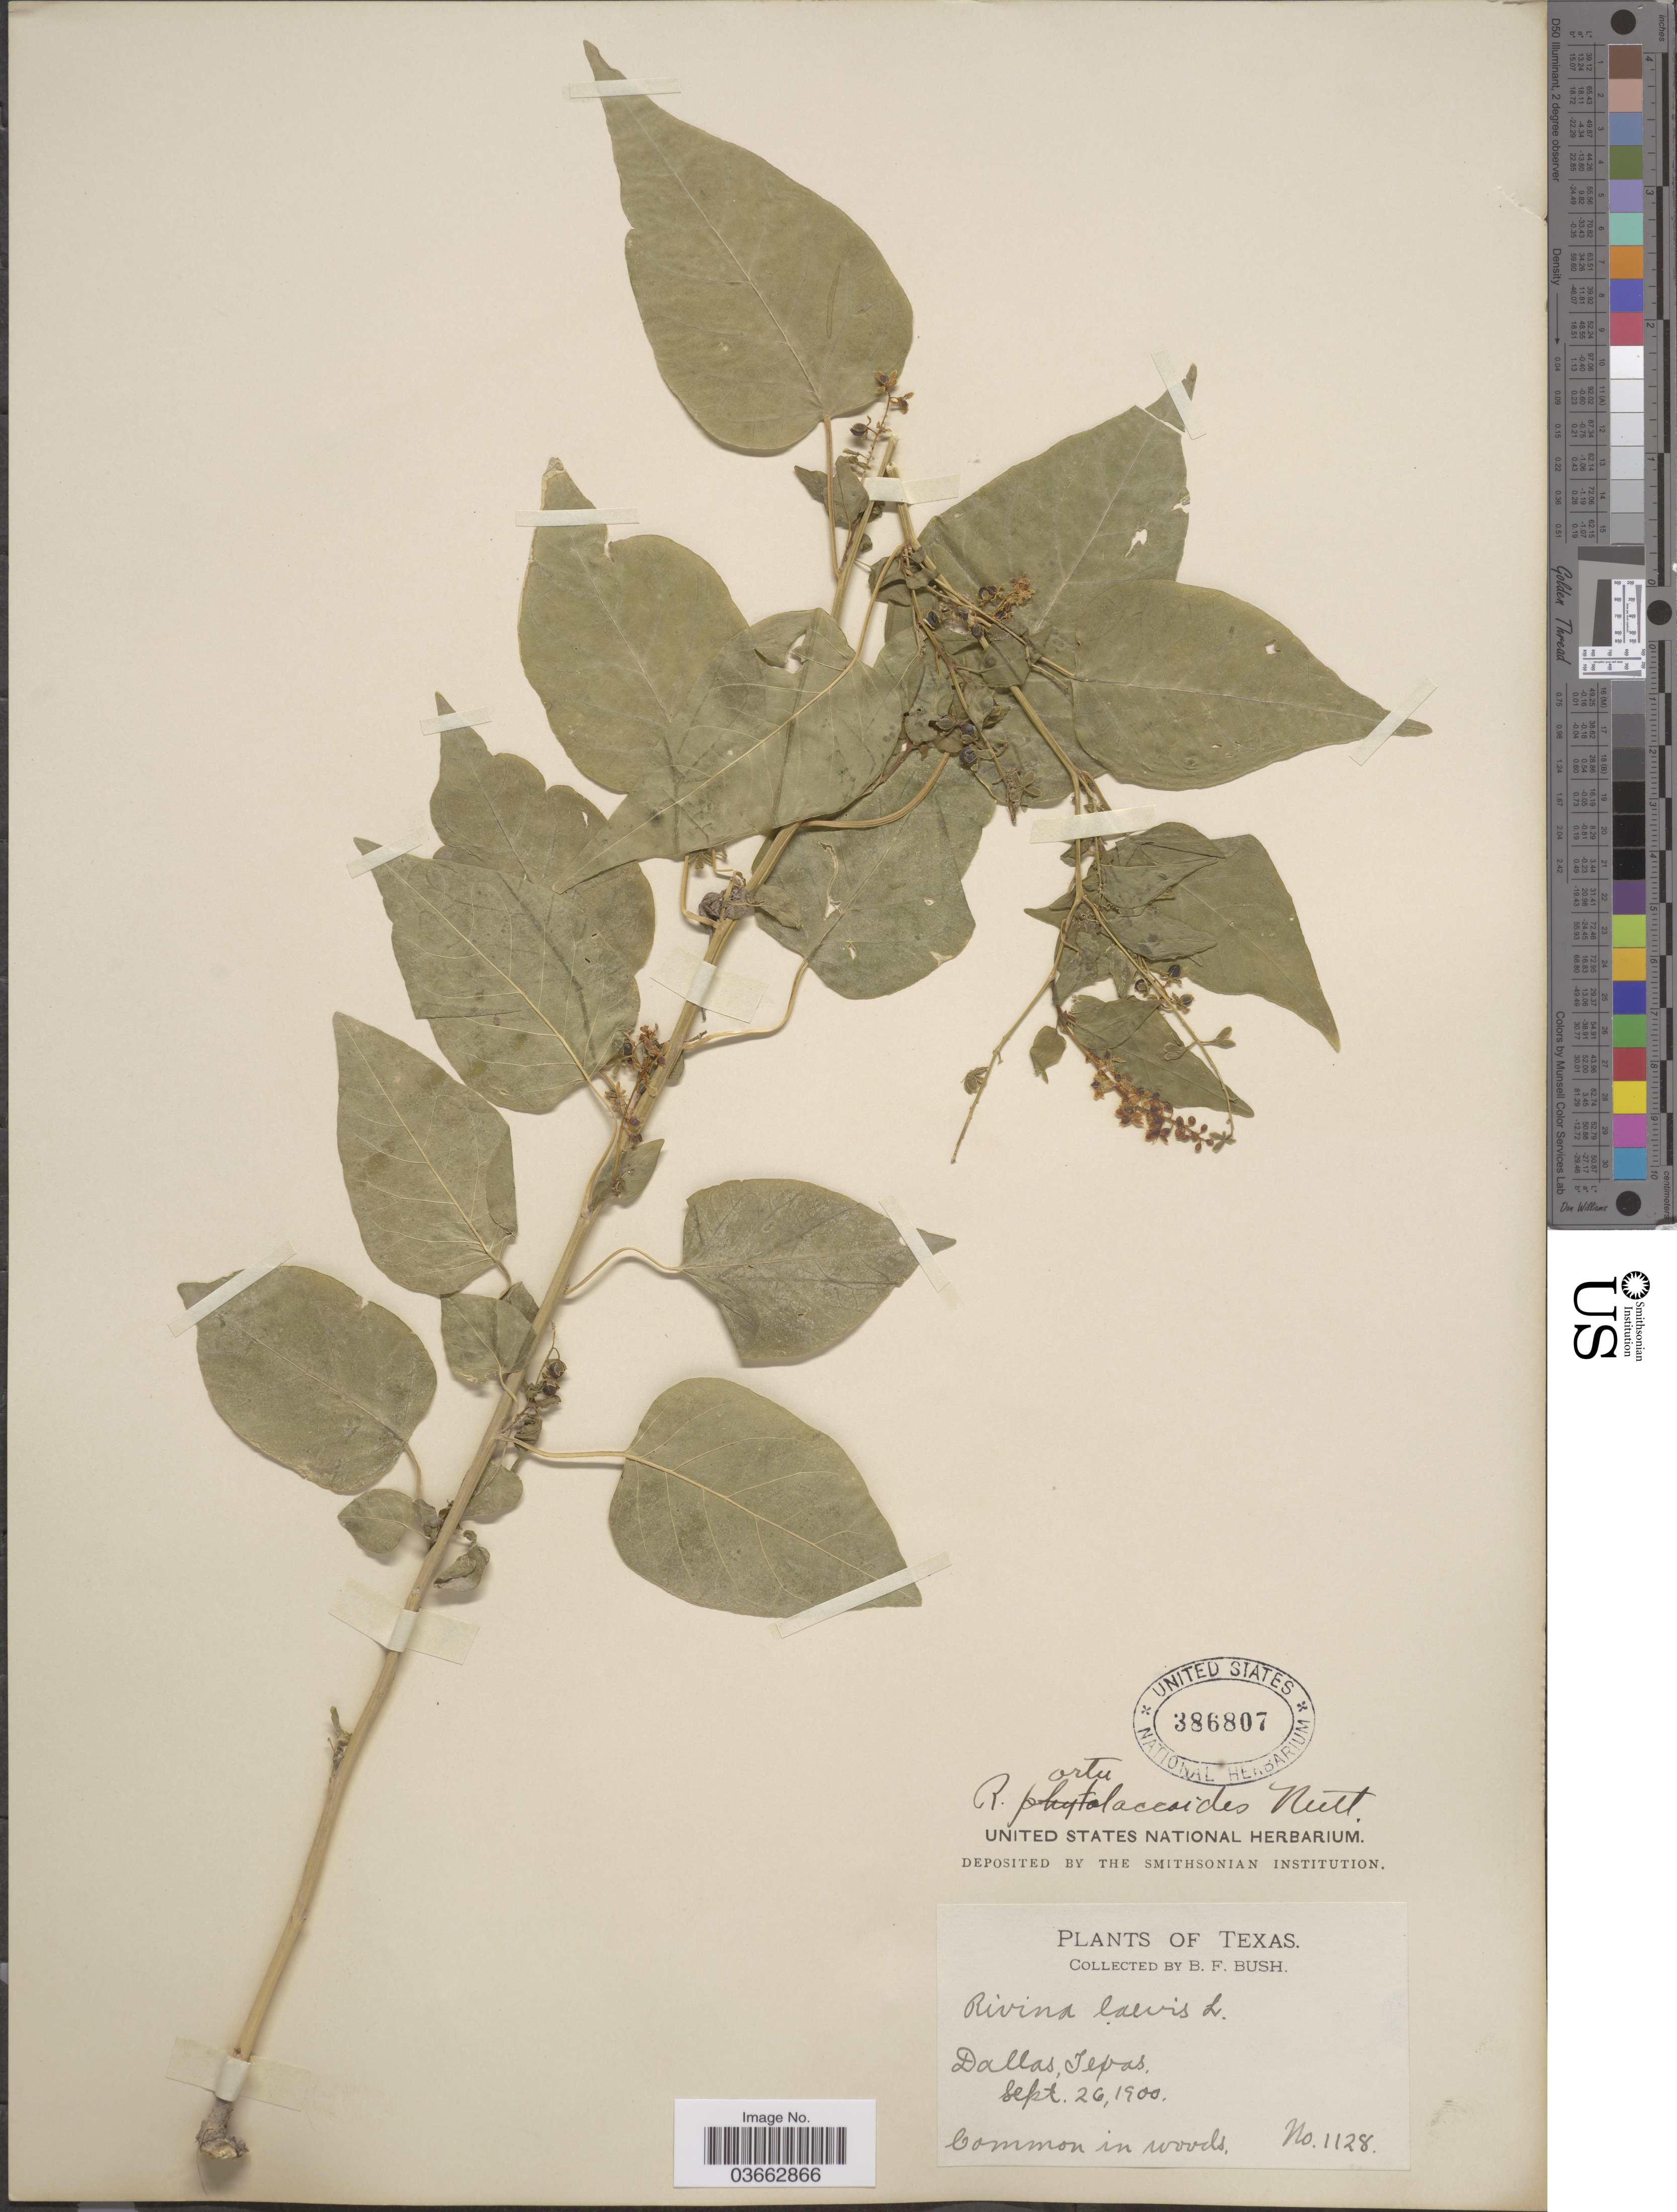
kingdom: Plantae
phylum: Tracheophyta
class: Magnoliopsida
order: Caryophyllales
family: Phytolaccaceae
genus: Rivina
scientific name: Rivina humilis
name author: L.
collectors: B. F. Bush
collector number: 1128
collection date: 1900-09-26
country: United States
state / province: Texas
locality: Dallas.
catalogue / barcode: US 386807